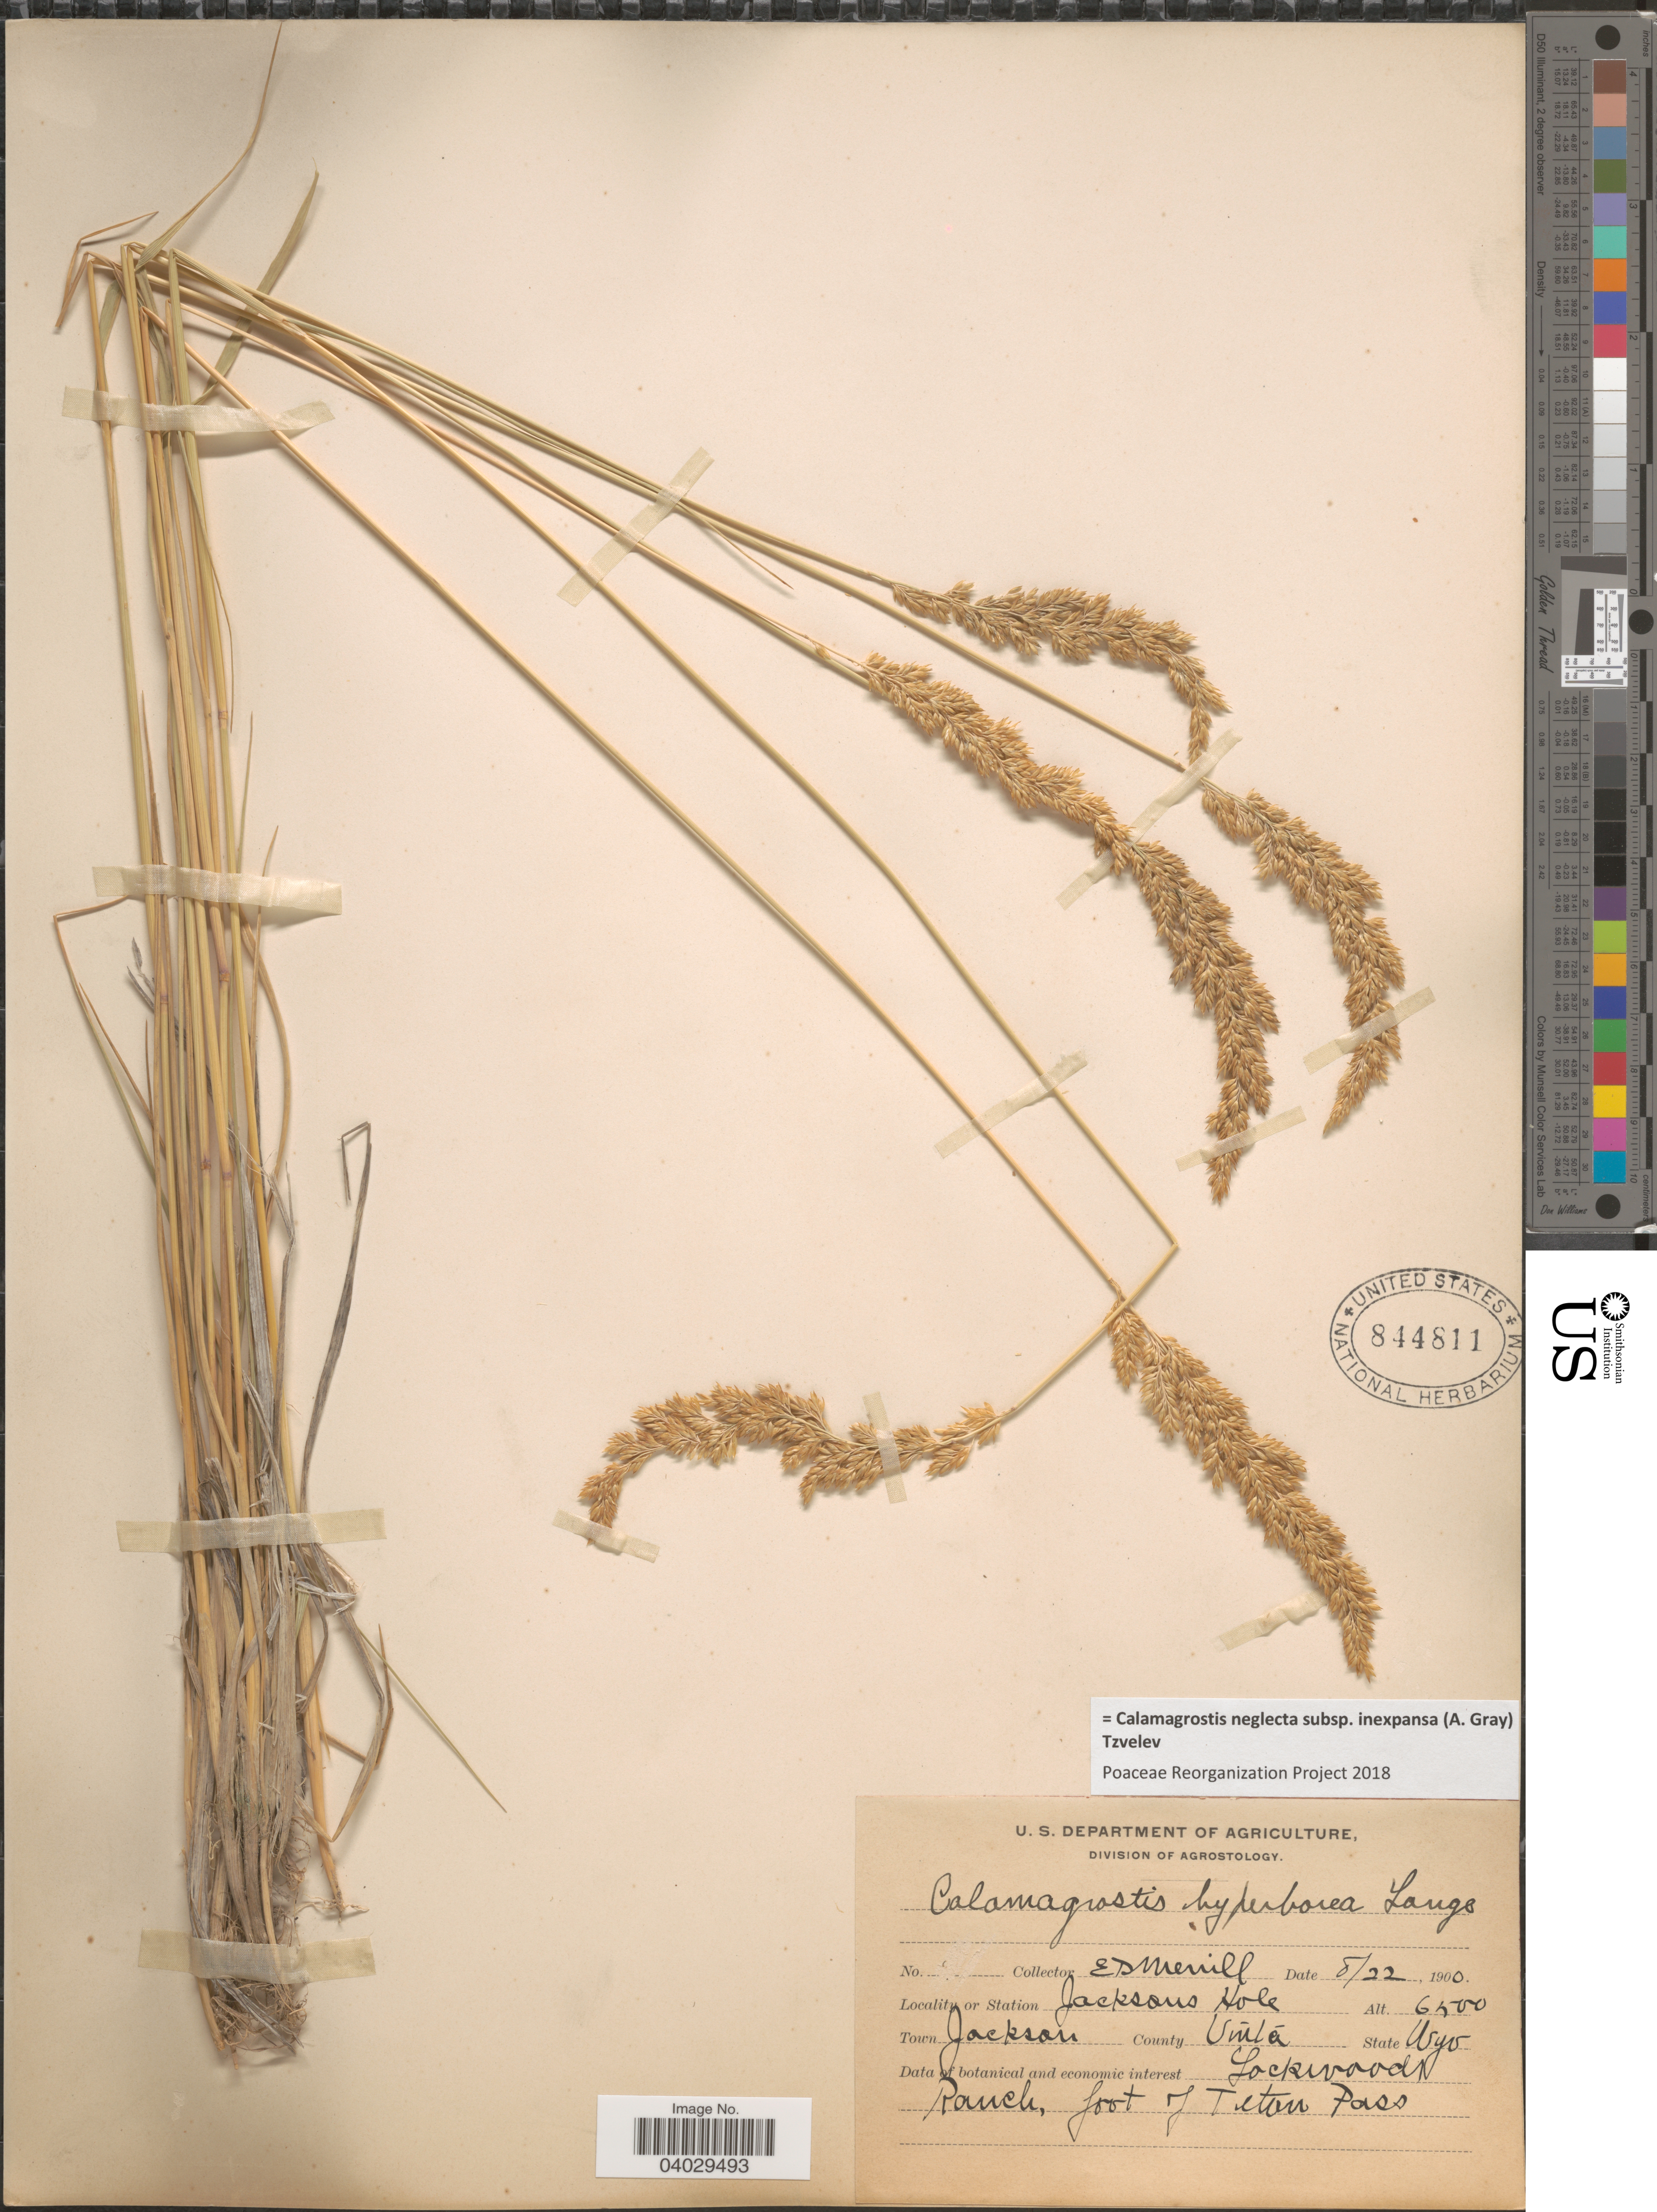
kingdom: Plantae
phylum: Tracheophyta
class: Liliopsida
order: Poales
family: Poaceae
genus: Calamagrostis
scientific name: Calamagrostis neglecta subsp. inexpansa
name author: (A. Gray) Tzvelev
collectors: E. D. Merrill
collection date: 1900-08-22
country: United States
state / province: Wyoming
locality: Station Jackson Hole. Town Jackson. County Uinta. Ranch, foot of Teton Pass.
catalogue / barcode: US 844811